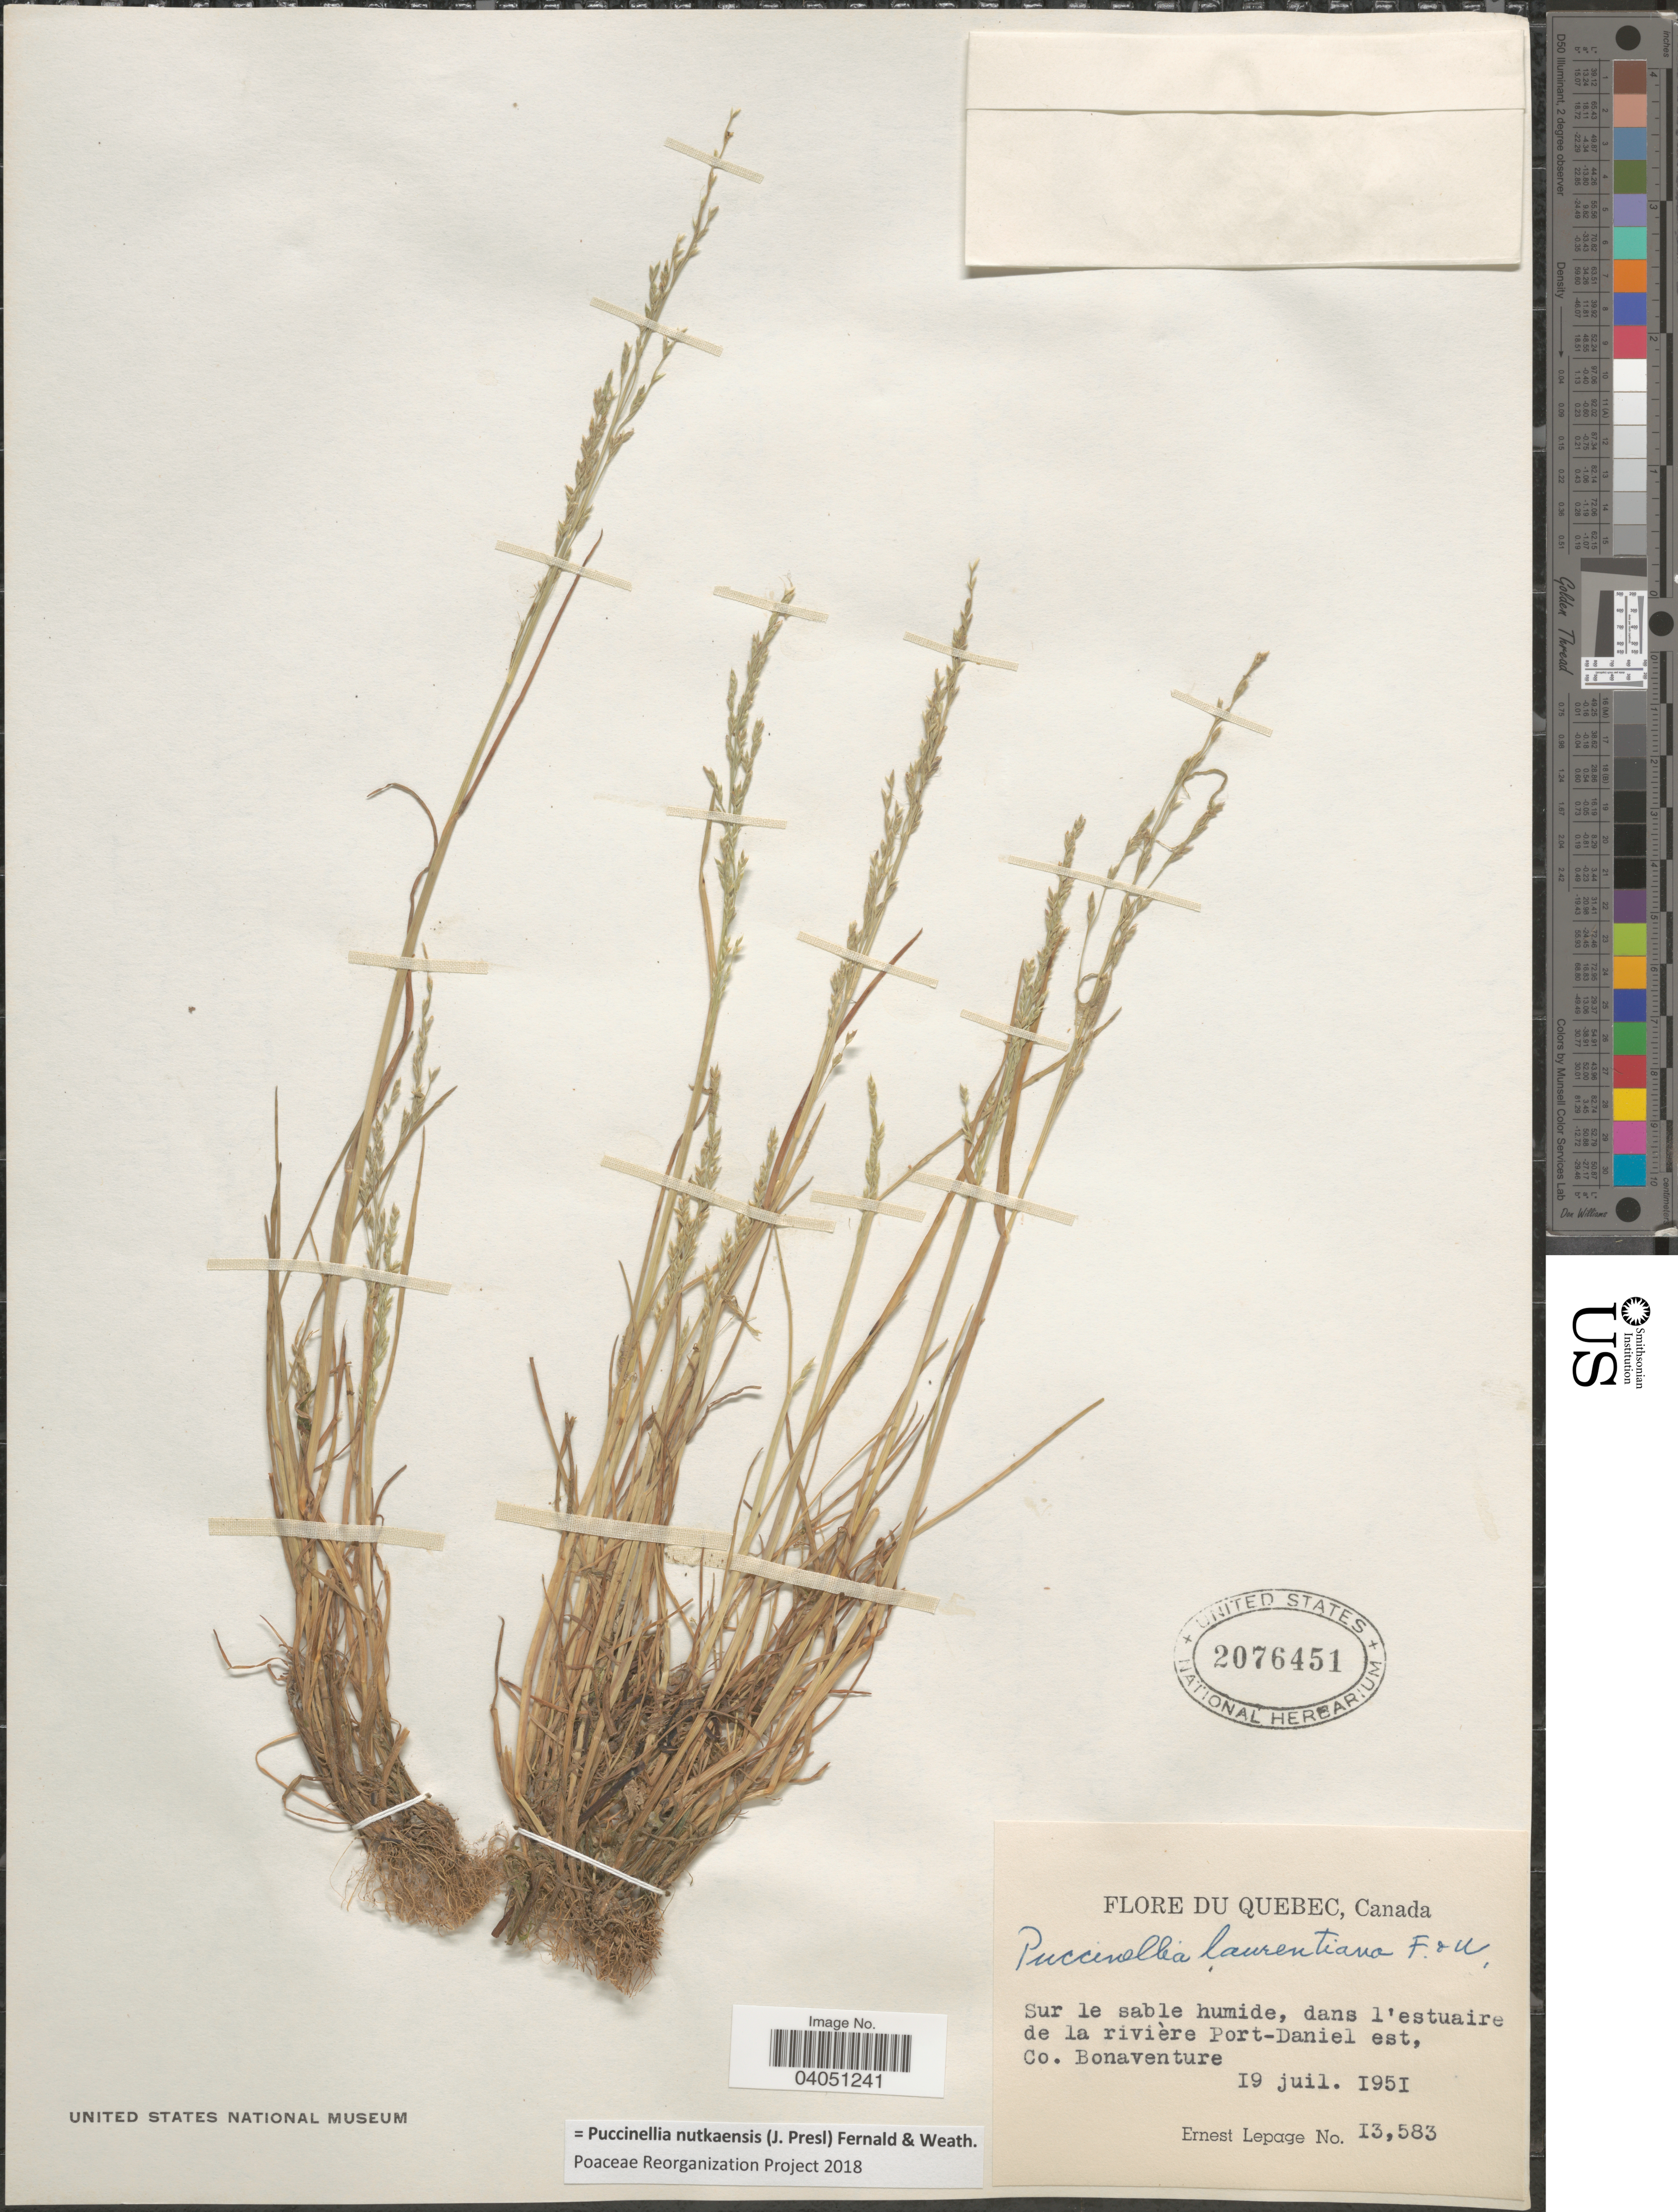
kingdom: Plantae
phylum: Tracheophyta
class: Liliopsida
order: Poales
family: Poaceae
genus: Puccinellia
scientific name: Puccinellia nutkaensis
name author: (J. Presl) Fernald & Weath.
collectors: E. Lepage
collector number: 13583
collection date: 1951-07-19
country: Canada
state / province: Quebec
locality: Sur le sable humide, dans l'estuaire de la rivière Port-Daniel est, Co. Bonaventure.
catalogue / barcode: US 2076451